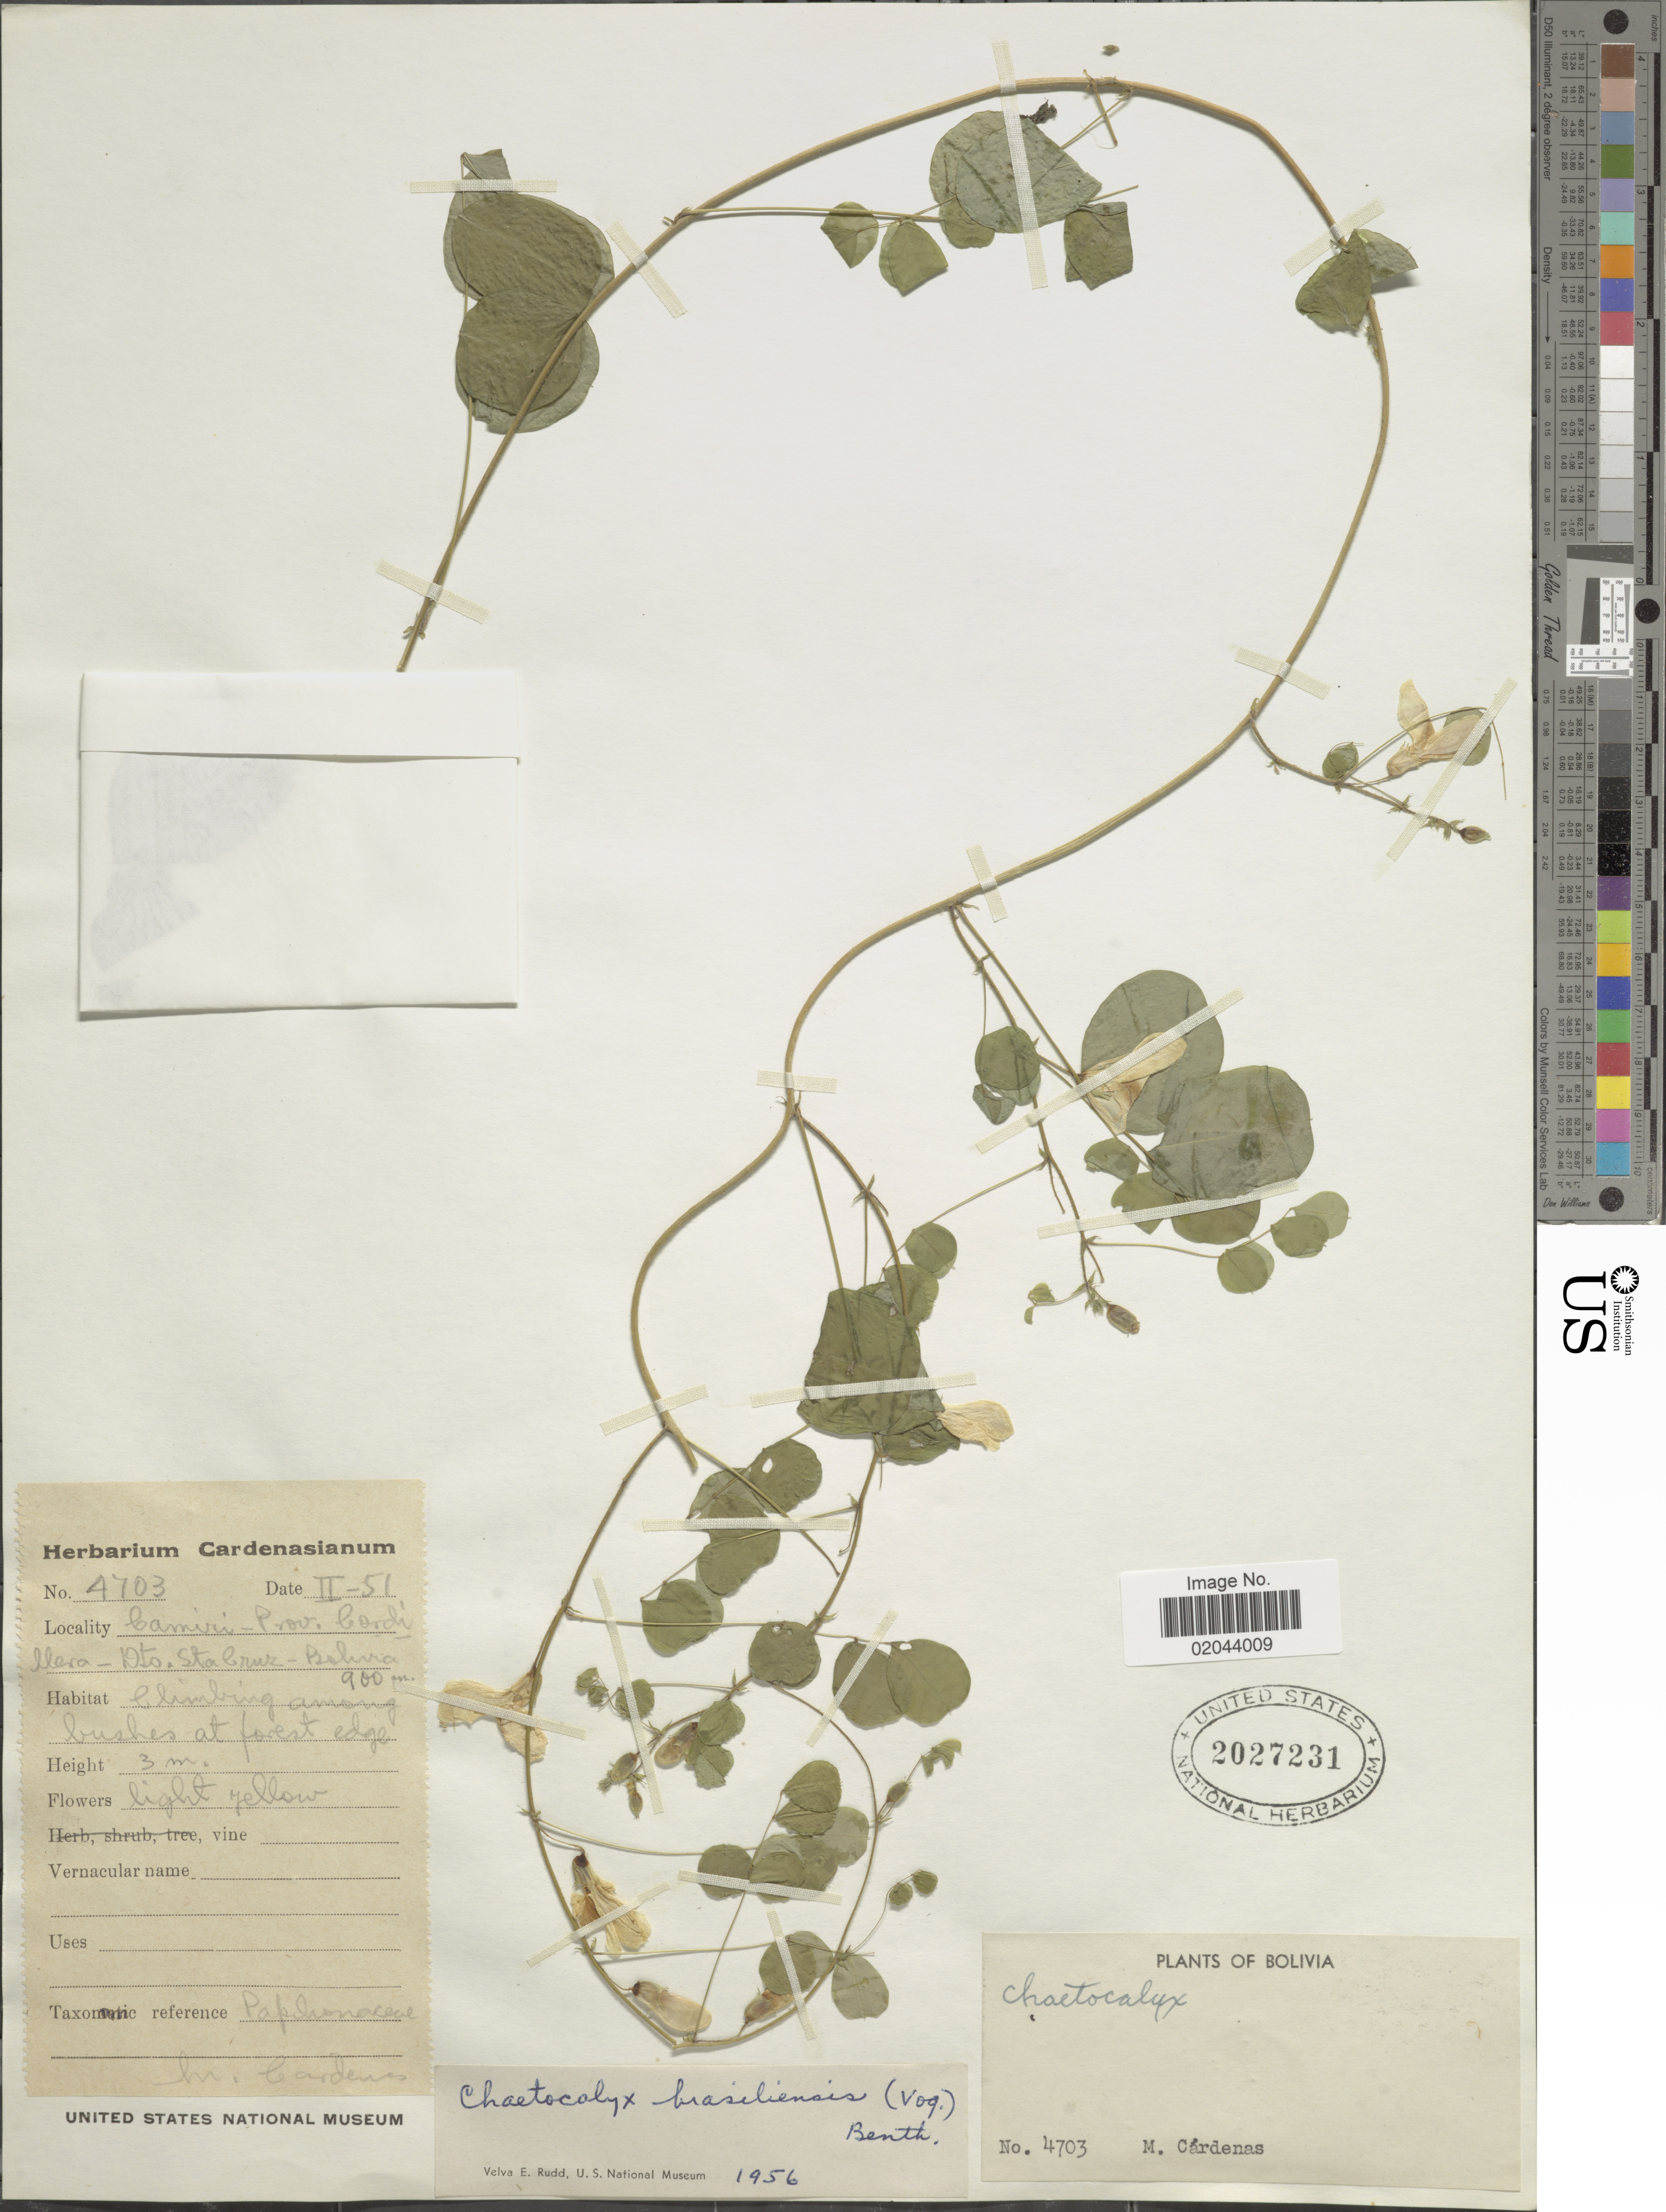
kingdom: Plantae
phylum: Tracheophyta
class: Magnoliopsida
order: Fabales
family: Fabaceae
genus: Chaetocalyx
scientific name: Chaetocalyx brasiliensis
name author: (Vogel) Benth.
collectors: M. Cárdenas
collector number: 4703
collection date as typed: Transcribed d/m/y: /2/51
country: Bolivia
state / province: Santa Cruz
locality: Camiri - Prov. Cordillera - Dto Sta Cruz, Climbing among bushes at forest edge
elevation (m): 900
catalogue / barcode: US 2027231